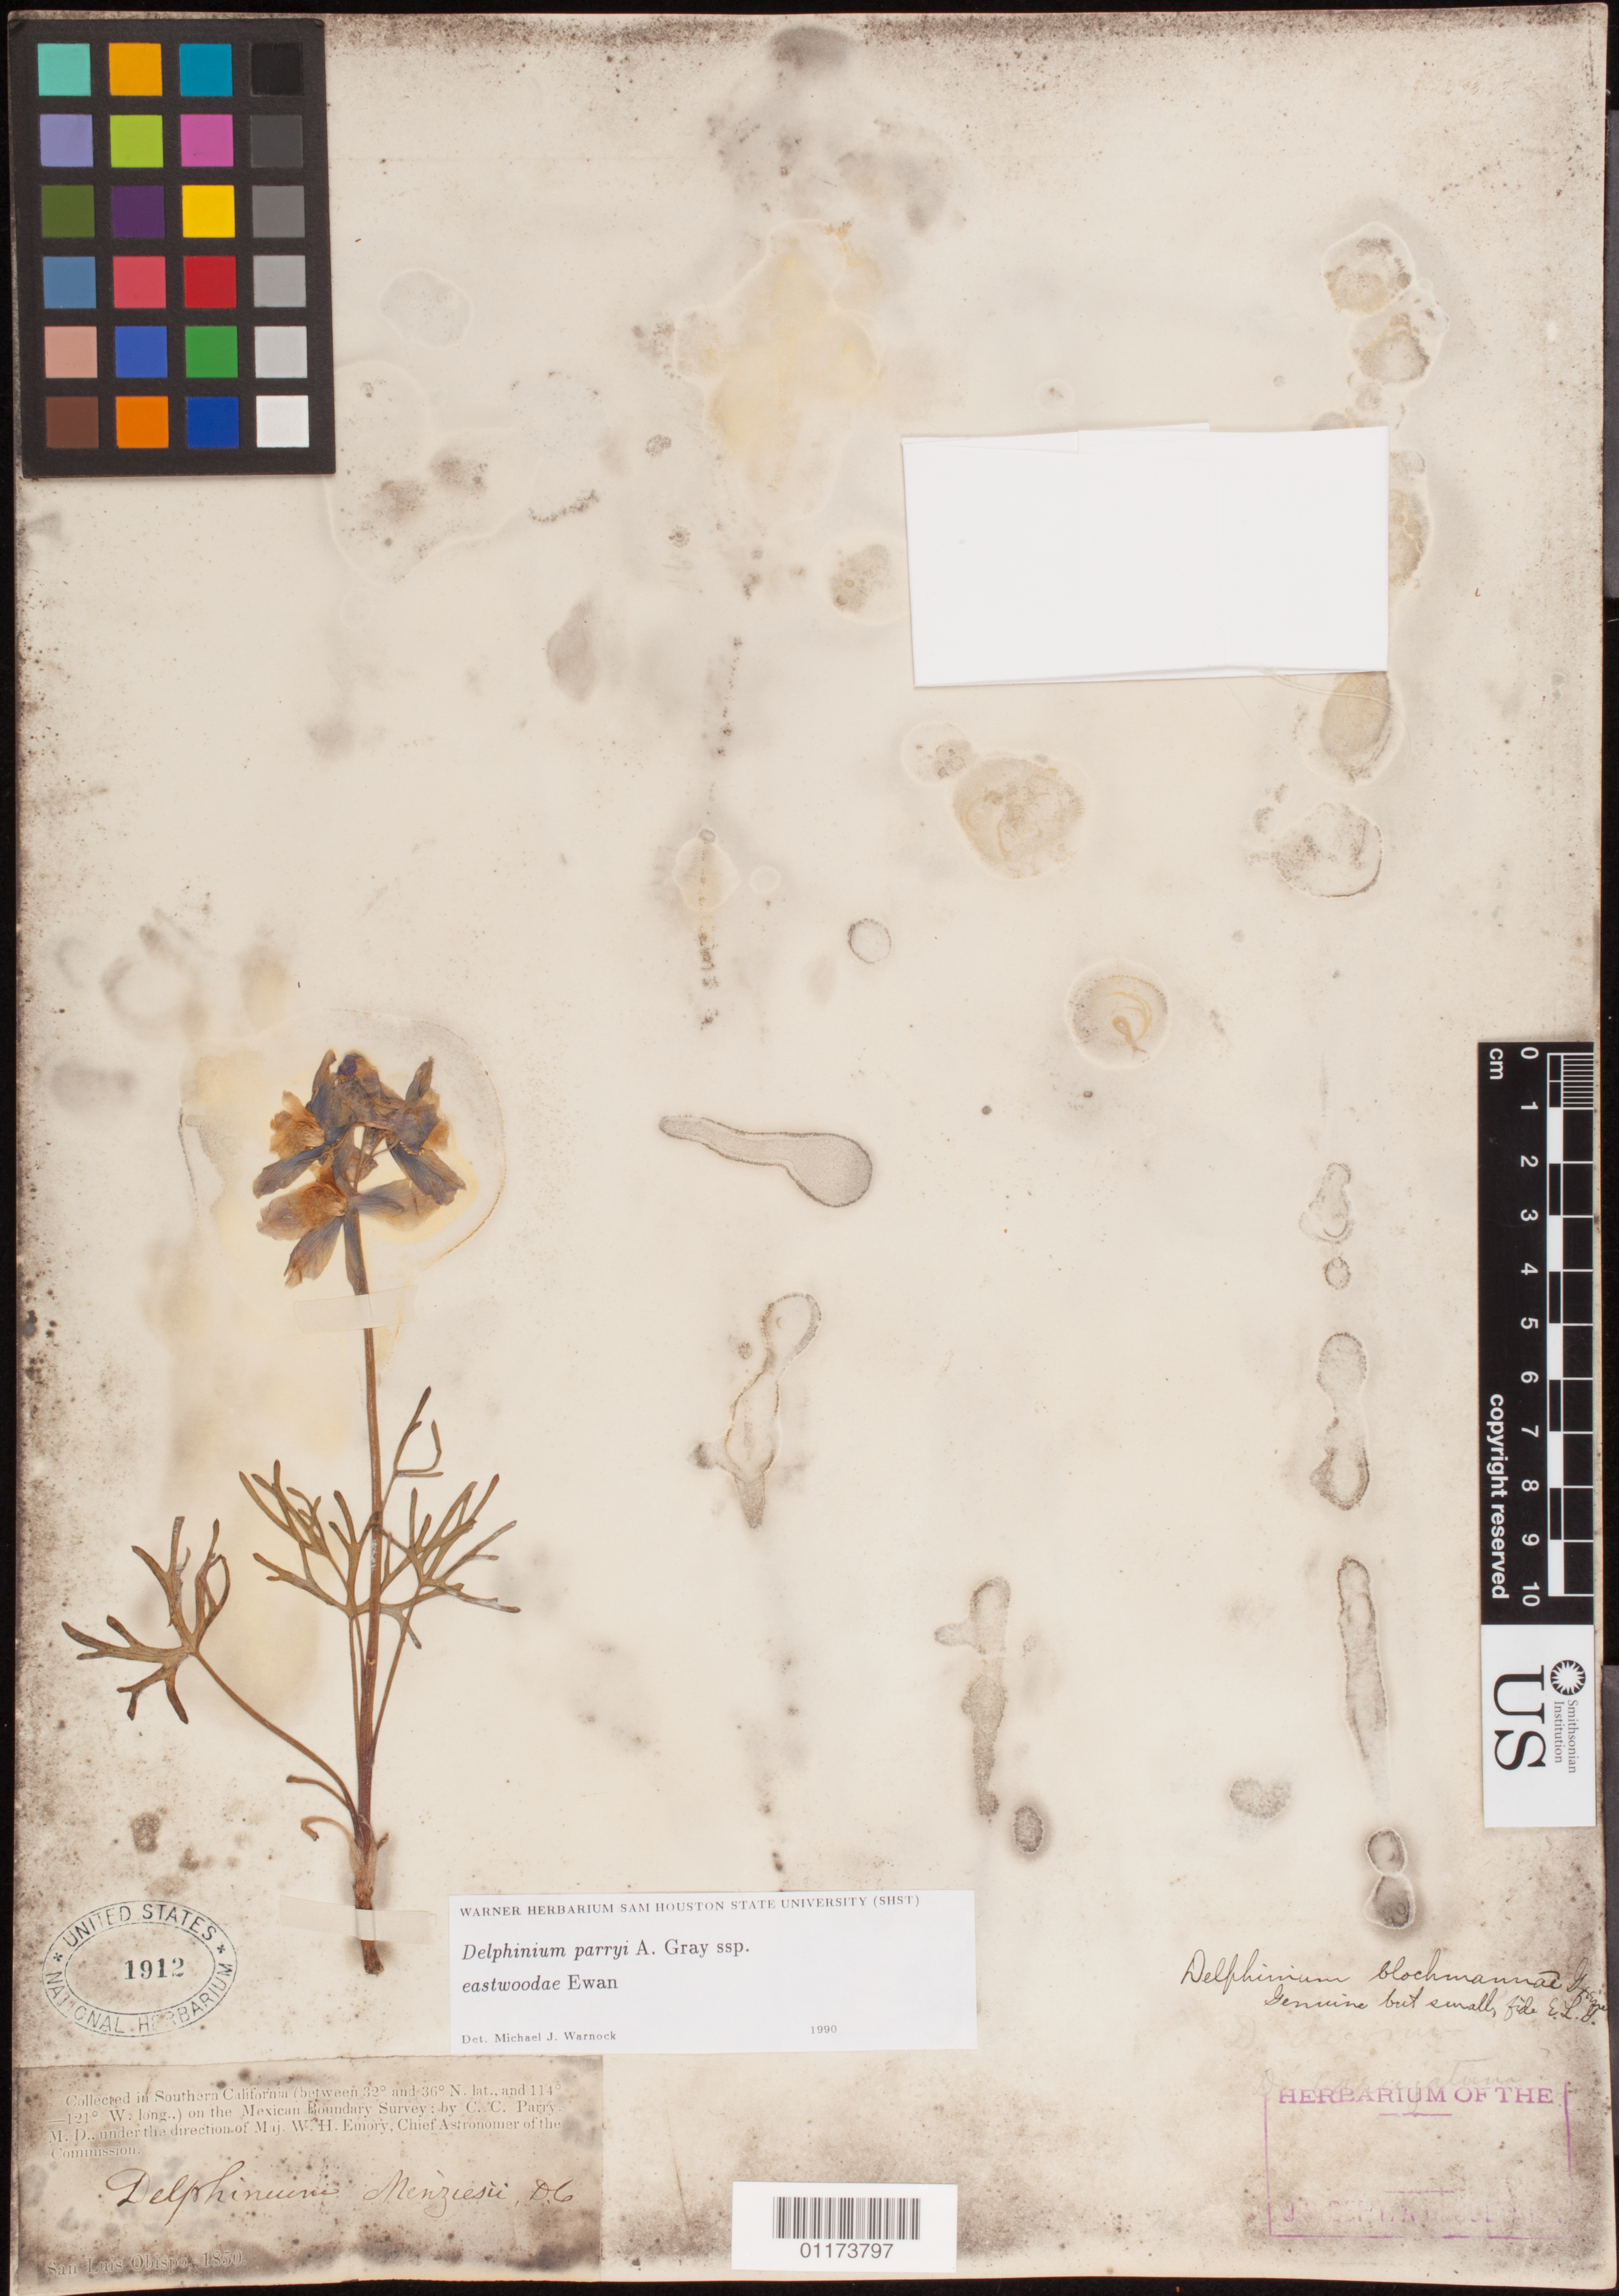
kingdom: Plantae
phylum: Tracheophyta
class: Magnoliopsida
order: Ranunculales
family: Ranunculaceae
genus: Delphinium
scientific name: Delphinium parryi subsp. eastwoodiae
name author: Ewan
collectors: C. C. Parry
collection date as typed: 1850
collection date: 1850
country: United States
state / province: California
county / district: San Luis Obispo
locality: San Luis Obispo.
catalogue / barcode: US 1912